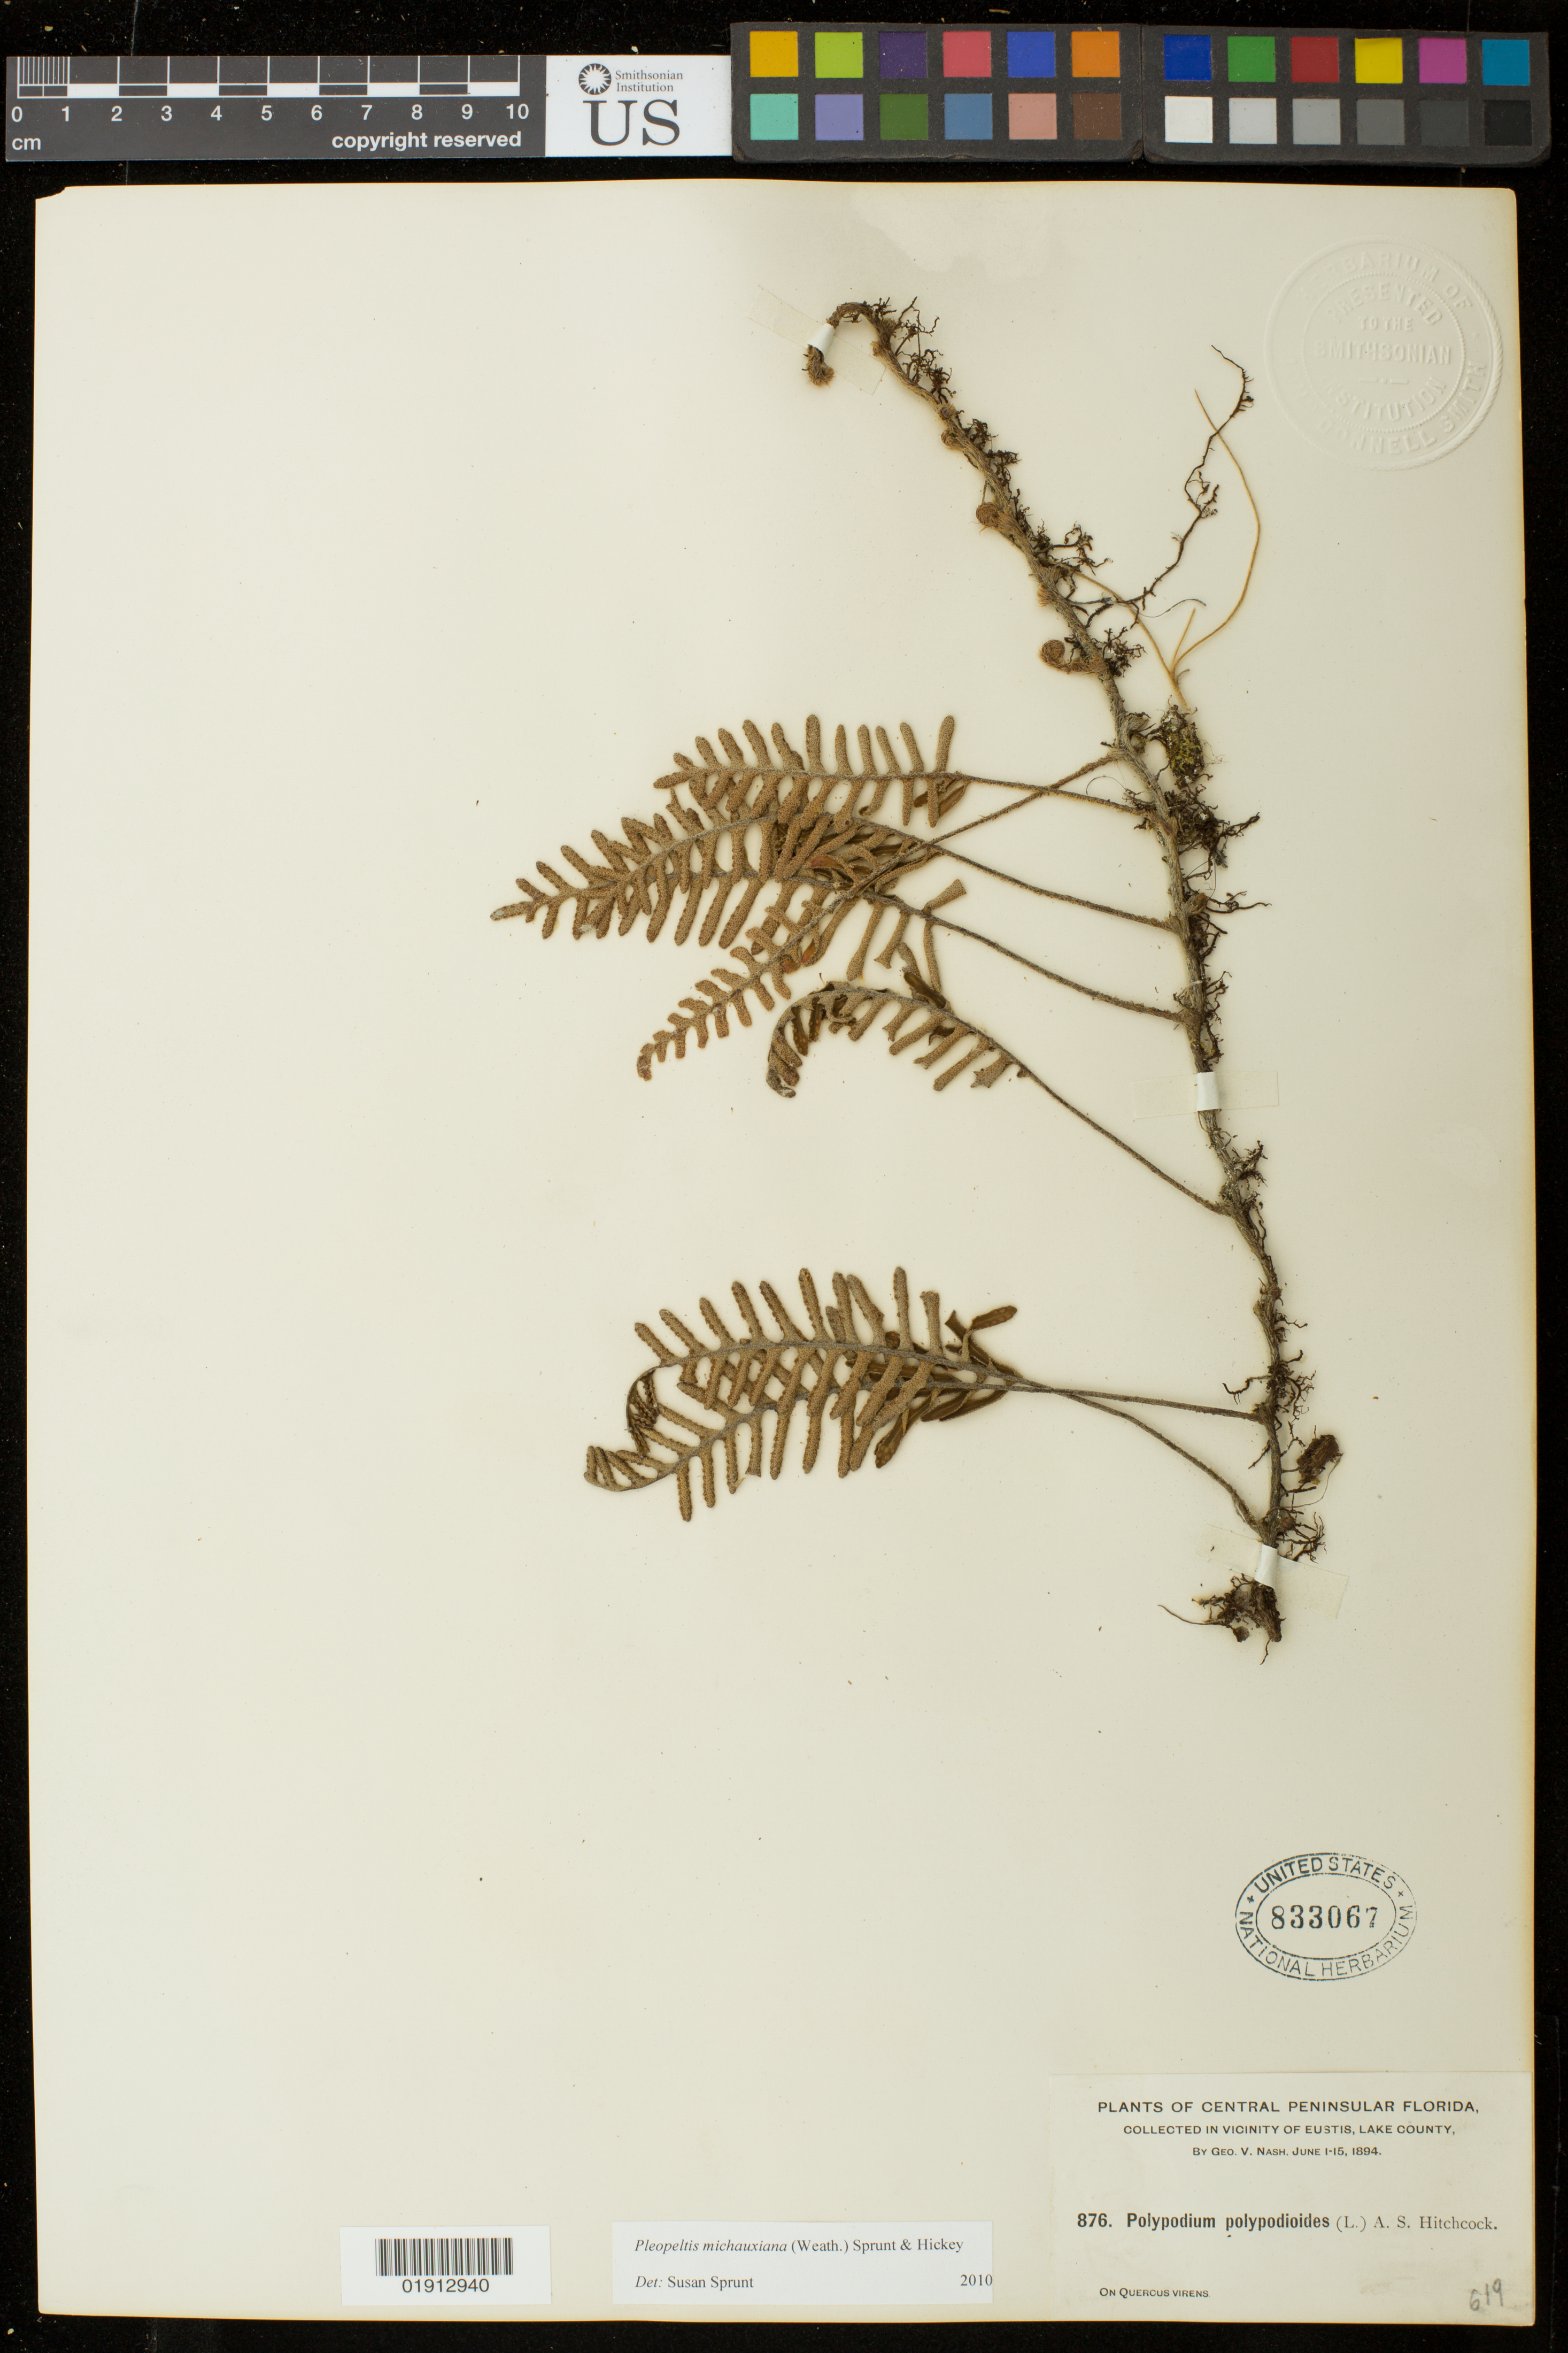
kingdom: Plantae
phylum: Tracheophyta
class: Polypodiopsida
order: Polypodiales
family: Polypodiaceae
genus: Pleopeltis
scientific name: Pleopeltis michauxiana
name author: (Weath.) Hickey & Sprunt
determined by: Sprunt, S. V.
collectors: G. V. Nash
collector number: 876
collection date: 1894-06-01/1894-06-15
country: United States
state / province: Florida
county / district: Lake County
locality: Lake County, vicinity of Eustis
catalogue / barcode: US 833067